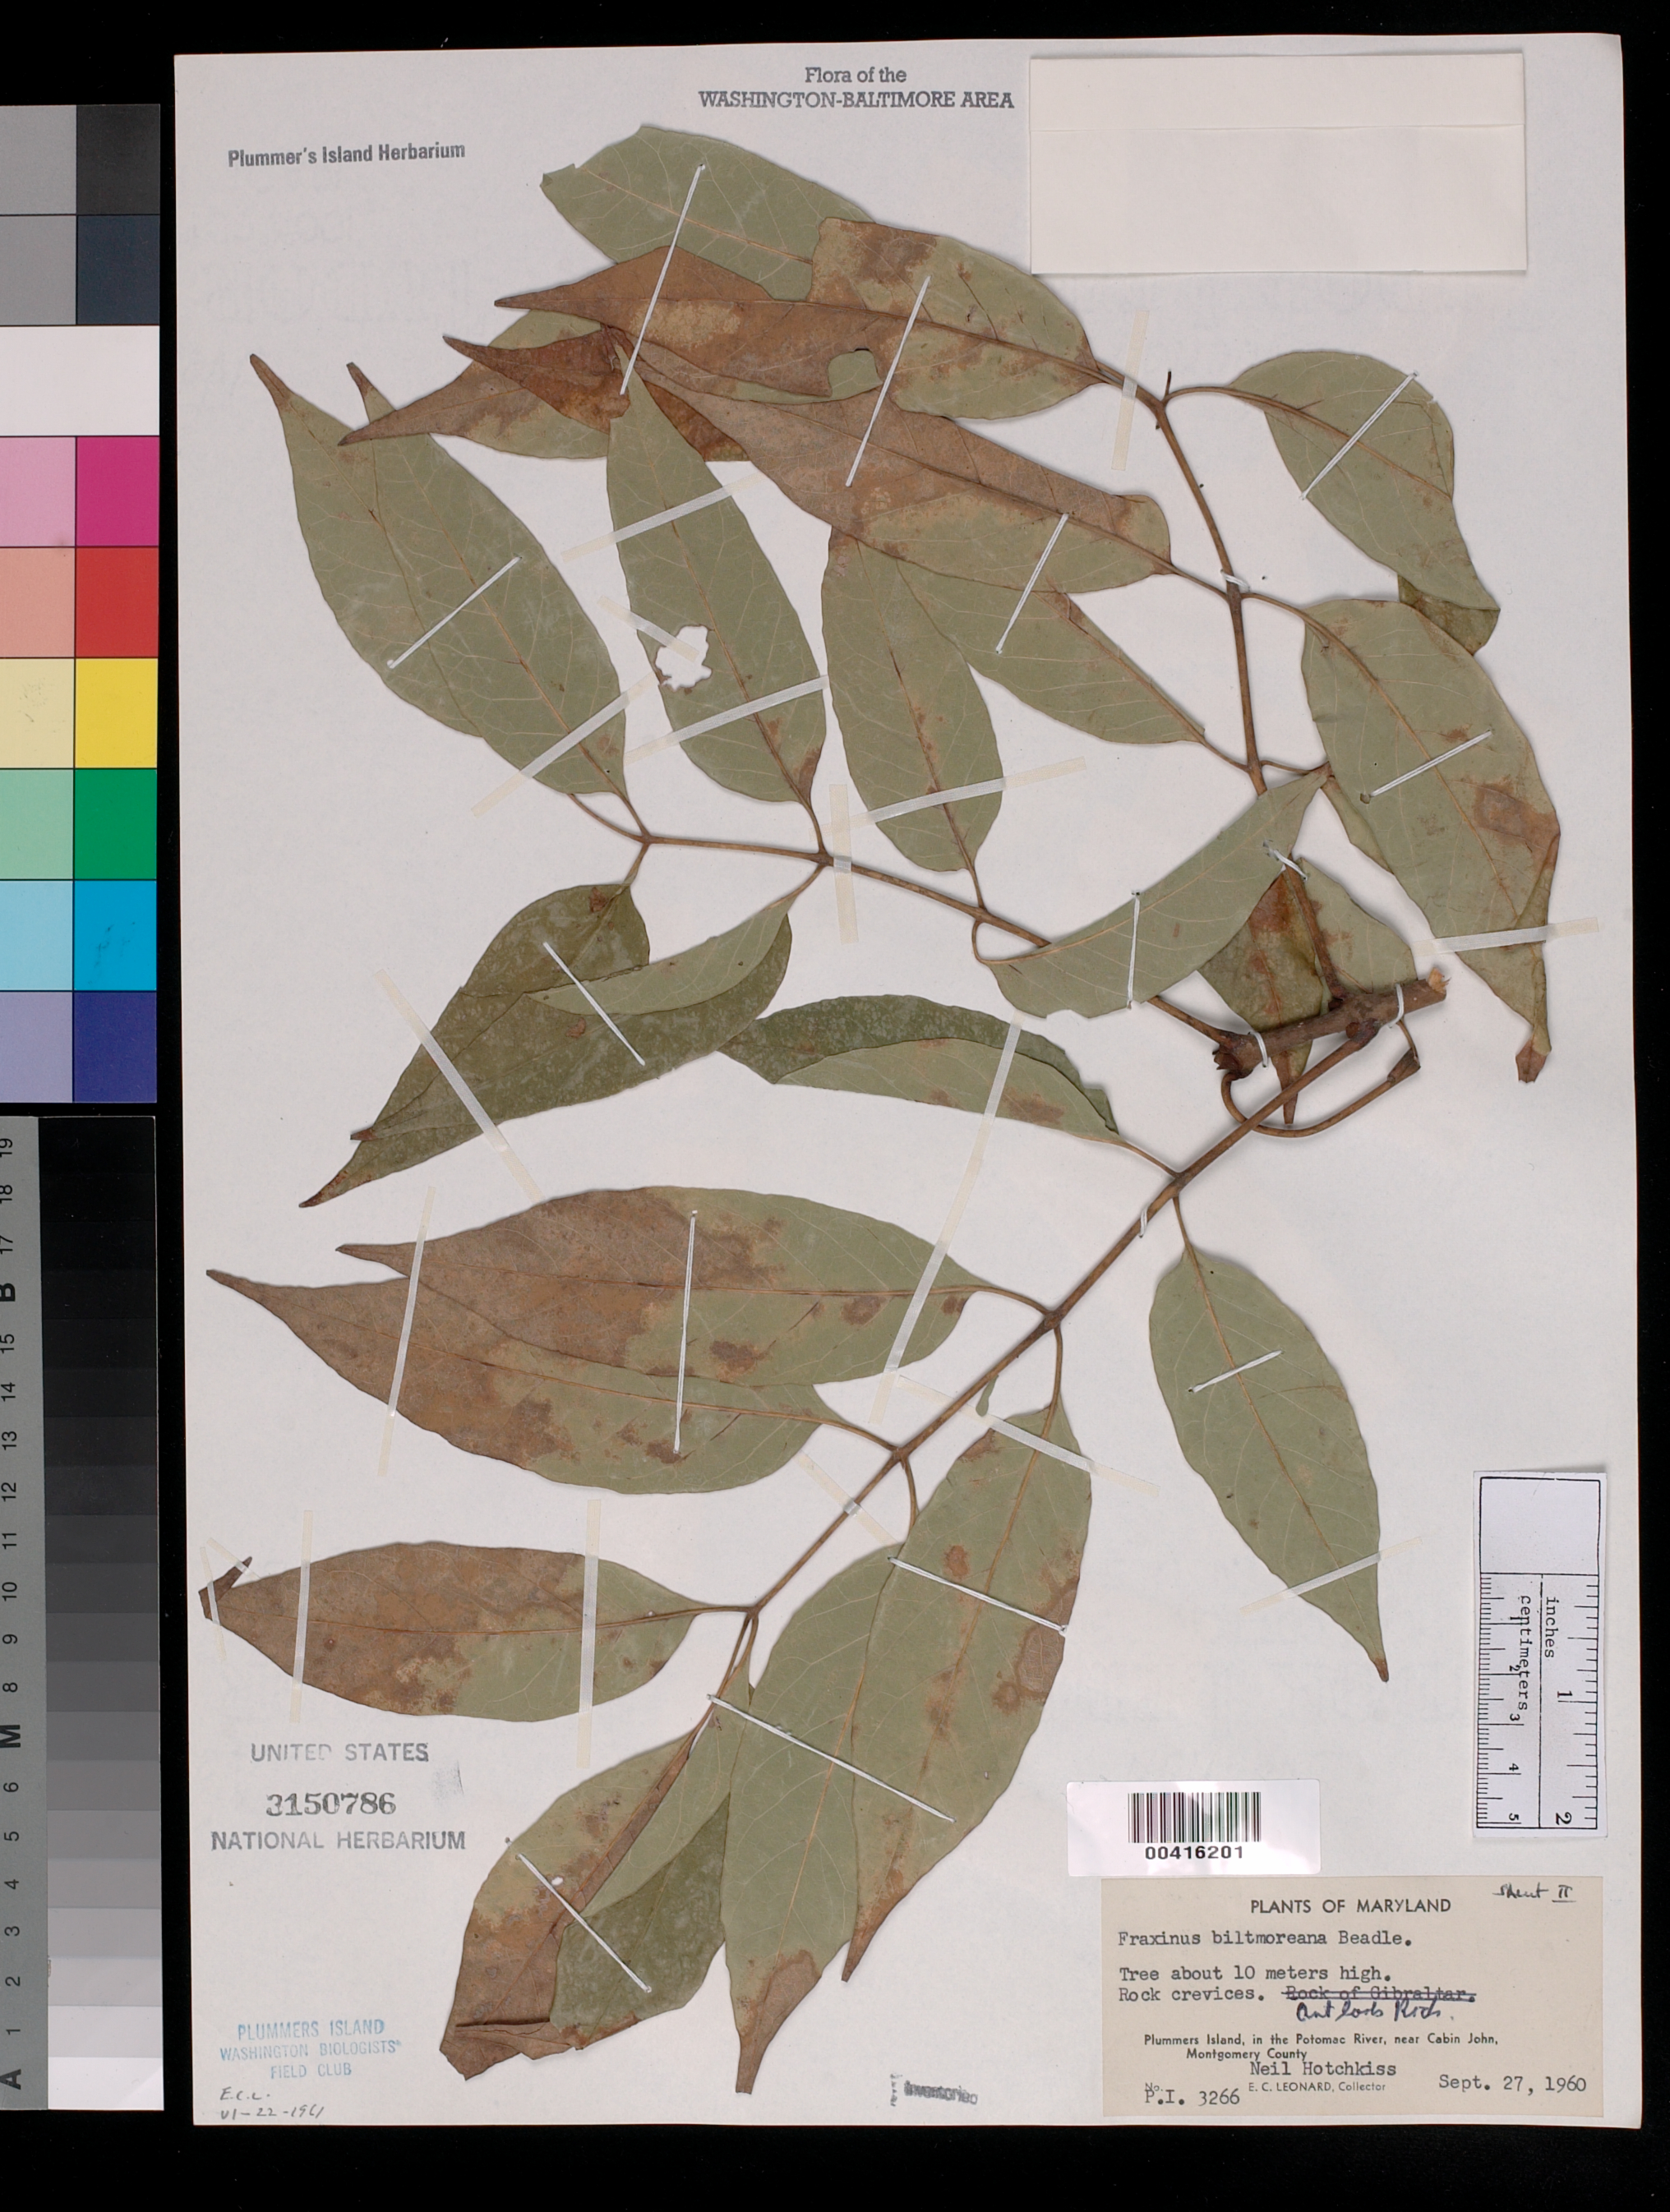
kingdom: Plantae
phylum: Tracheophyta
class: Magnoliopsida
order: Lamiales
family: Oleaceae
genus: Fraxinus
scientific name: Fraxinus americana var. biltmoreana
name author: (Beadle) J.W. Wright ex Fernald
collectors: N. Hotchkiss & E. C. Leonard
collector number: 3266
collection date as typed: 27 Sep 1960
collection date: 1960-09-27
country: United States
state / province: Maryland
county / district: Montgomery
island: Plummers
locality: Plummer's Island, Outlook Rock C. & O. Canal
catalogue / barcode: US 3150786